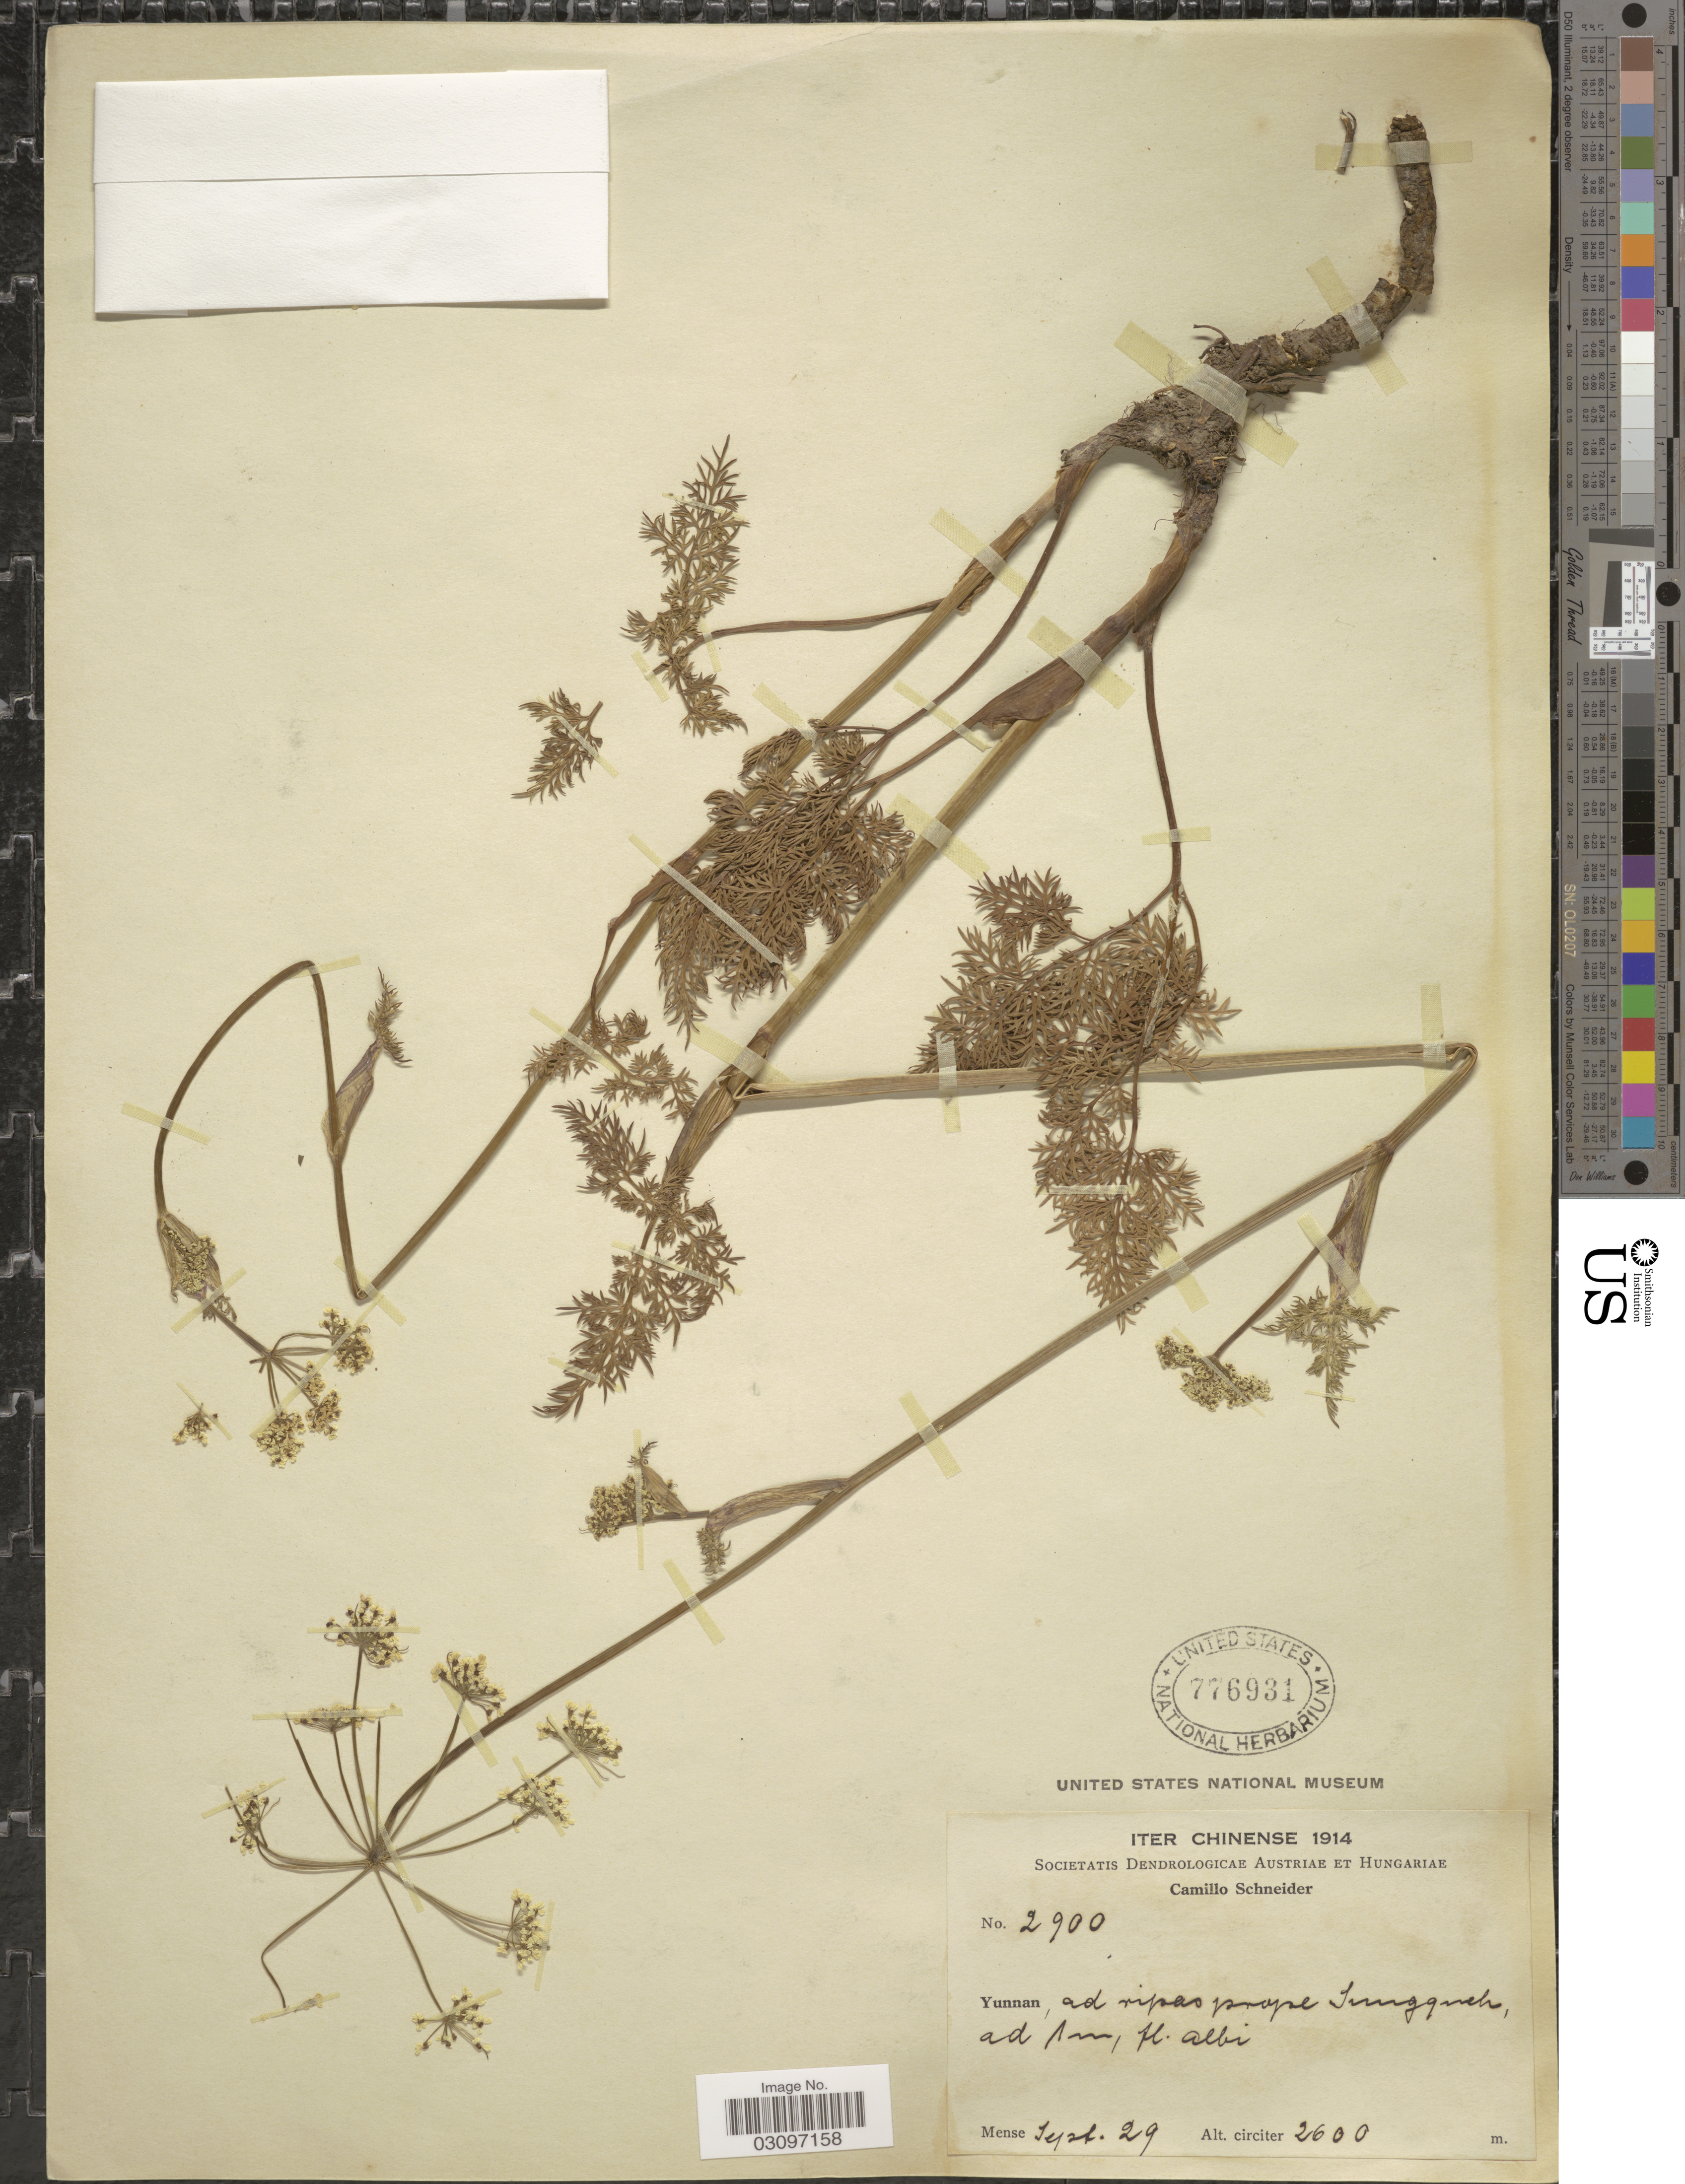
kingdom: Plantae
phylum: Tracheophyta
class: Magnoliopsida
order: Apiales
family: Apiaceae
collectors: C. K. Schneider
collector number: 2900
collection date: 1914-09-29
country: China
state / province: Yunnan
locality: Ad ripas prope Tunggueh [interpreted].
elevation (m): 2600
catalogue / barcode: US 776931